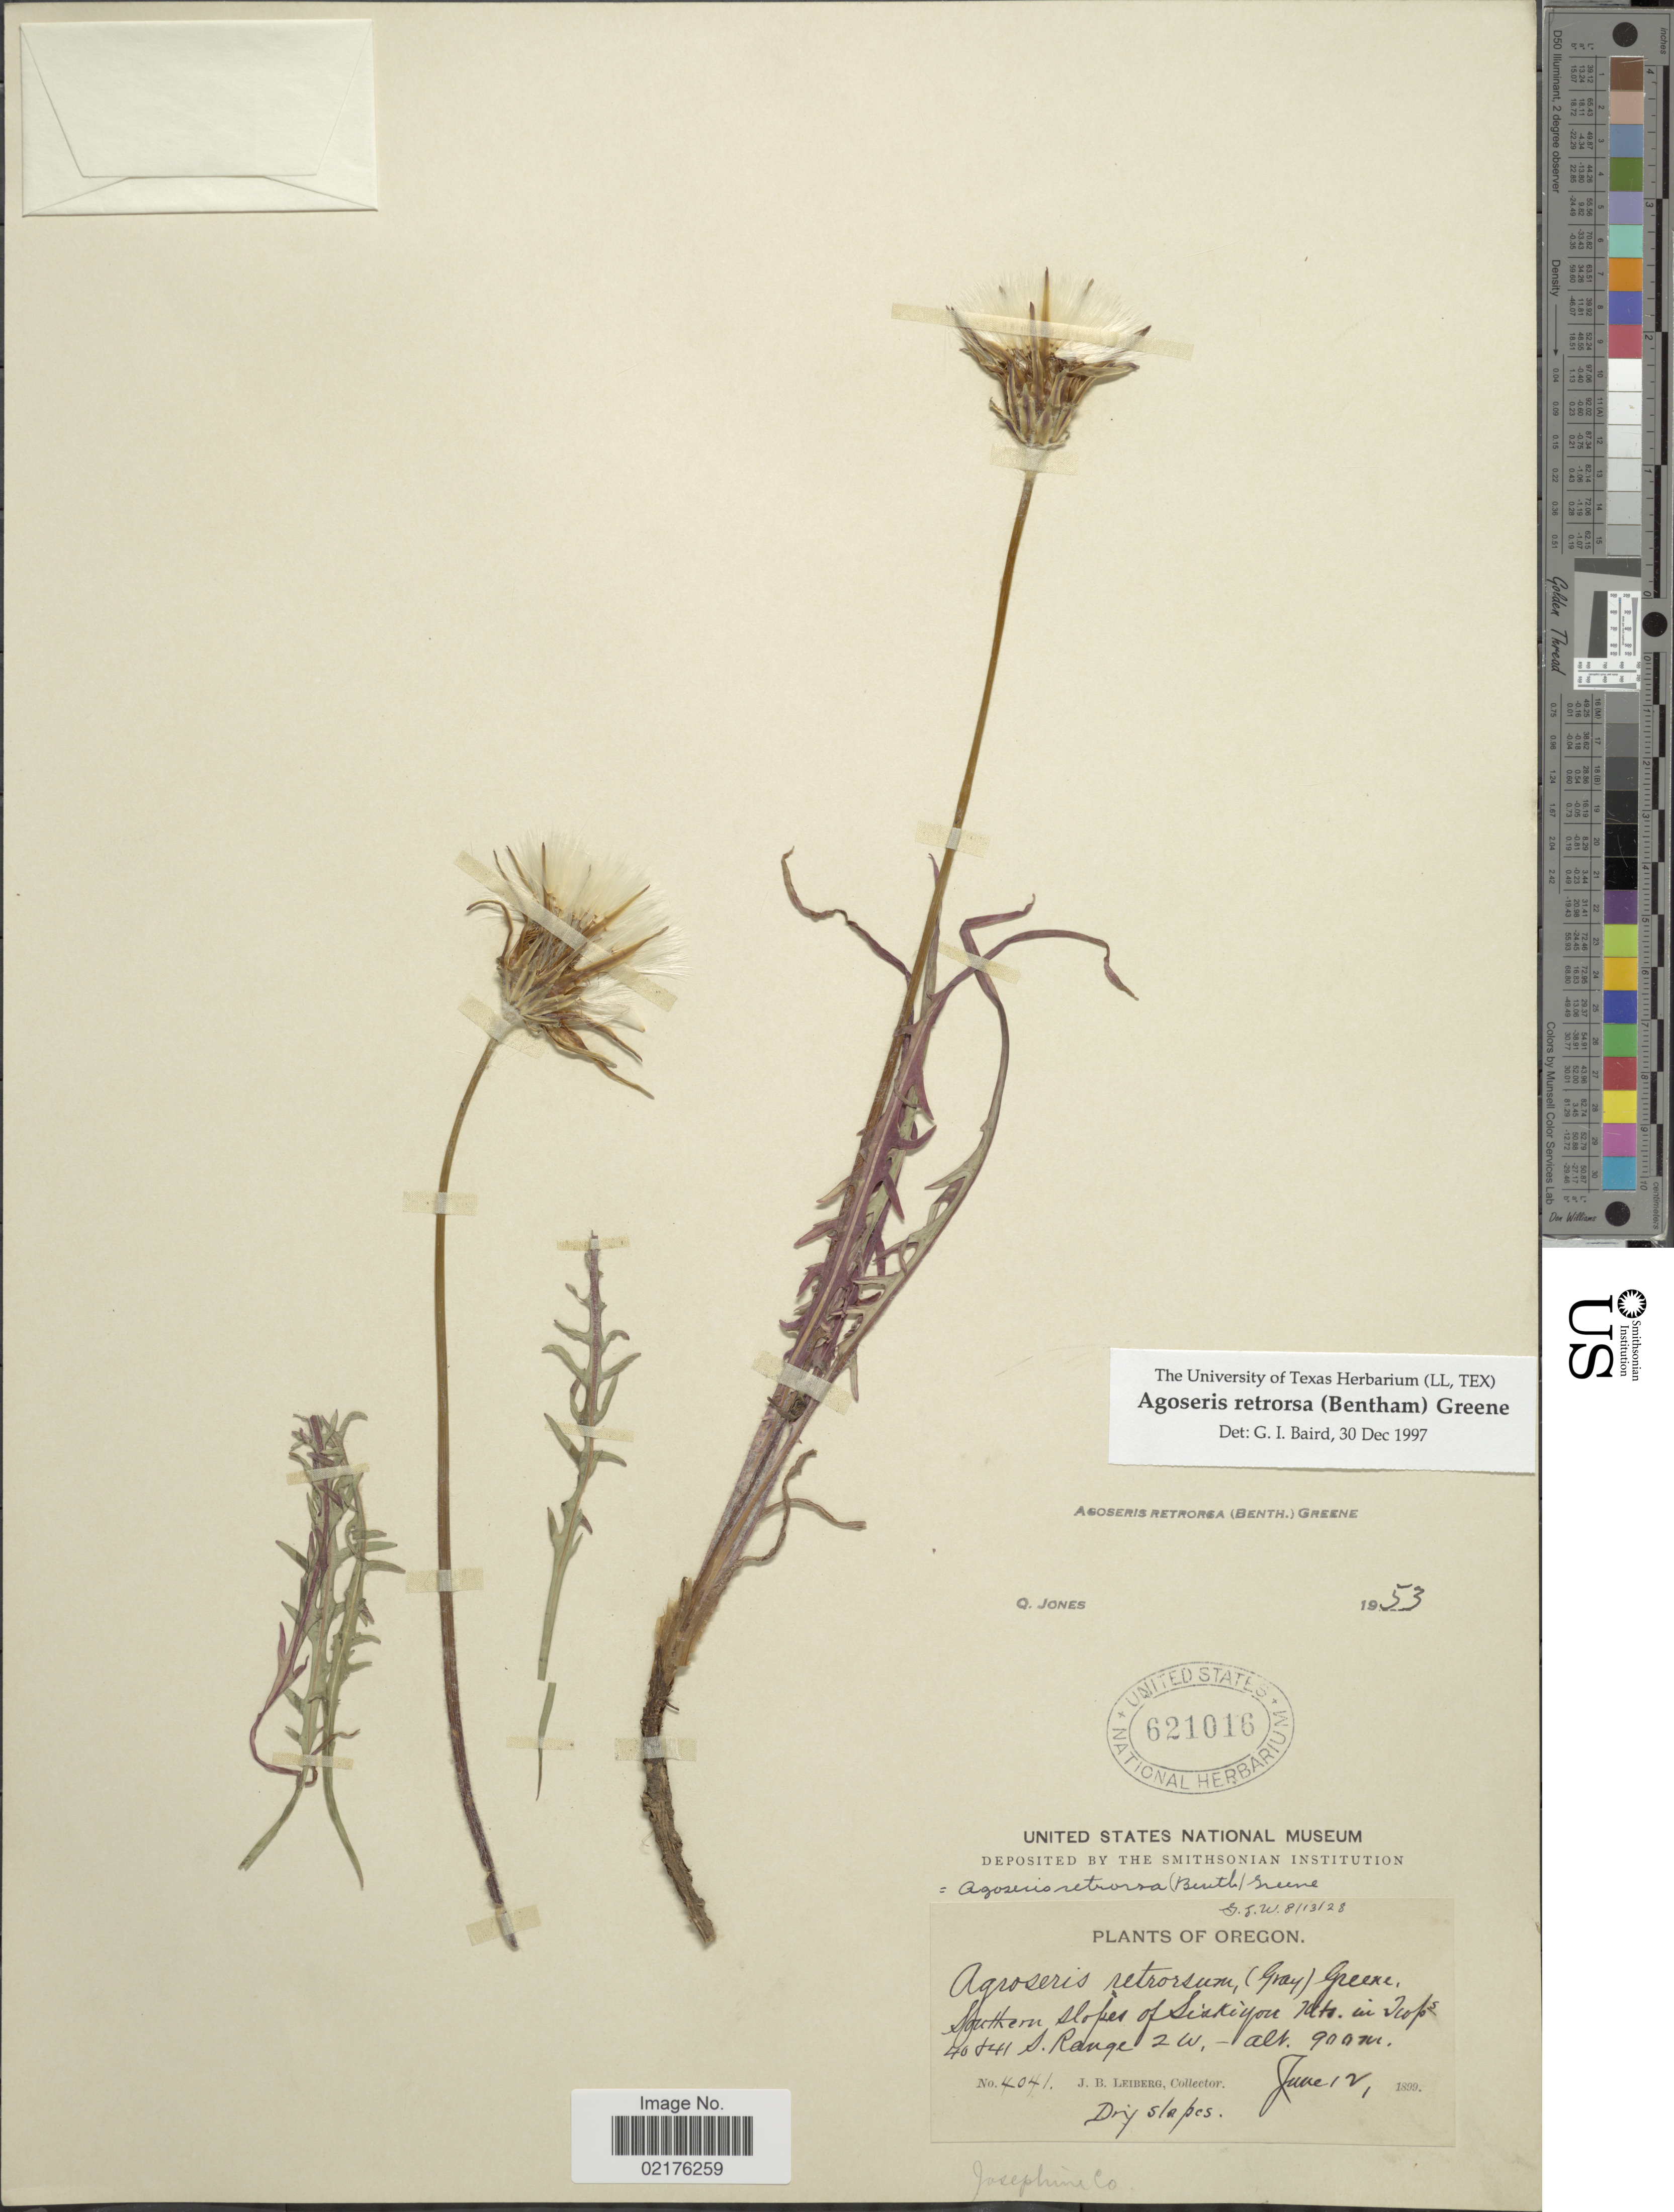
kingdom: Plantae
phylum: Tracheophyta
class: Magnoliopsida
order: Asterales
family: Asteraceae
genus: Agoseris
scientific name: Agoseris retrorsa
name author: (Benth.) Greene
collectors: J. B. Leiberg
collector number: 4041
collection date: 1899-06-12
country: United States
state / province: Oregon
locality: Southern slopes of Siskiyou Mts.,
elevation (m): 900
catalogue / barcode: US 621016